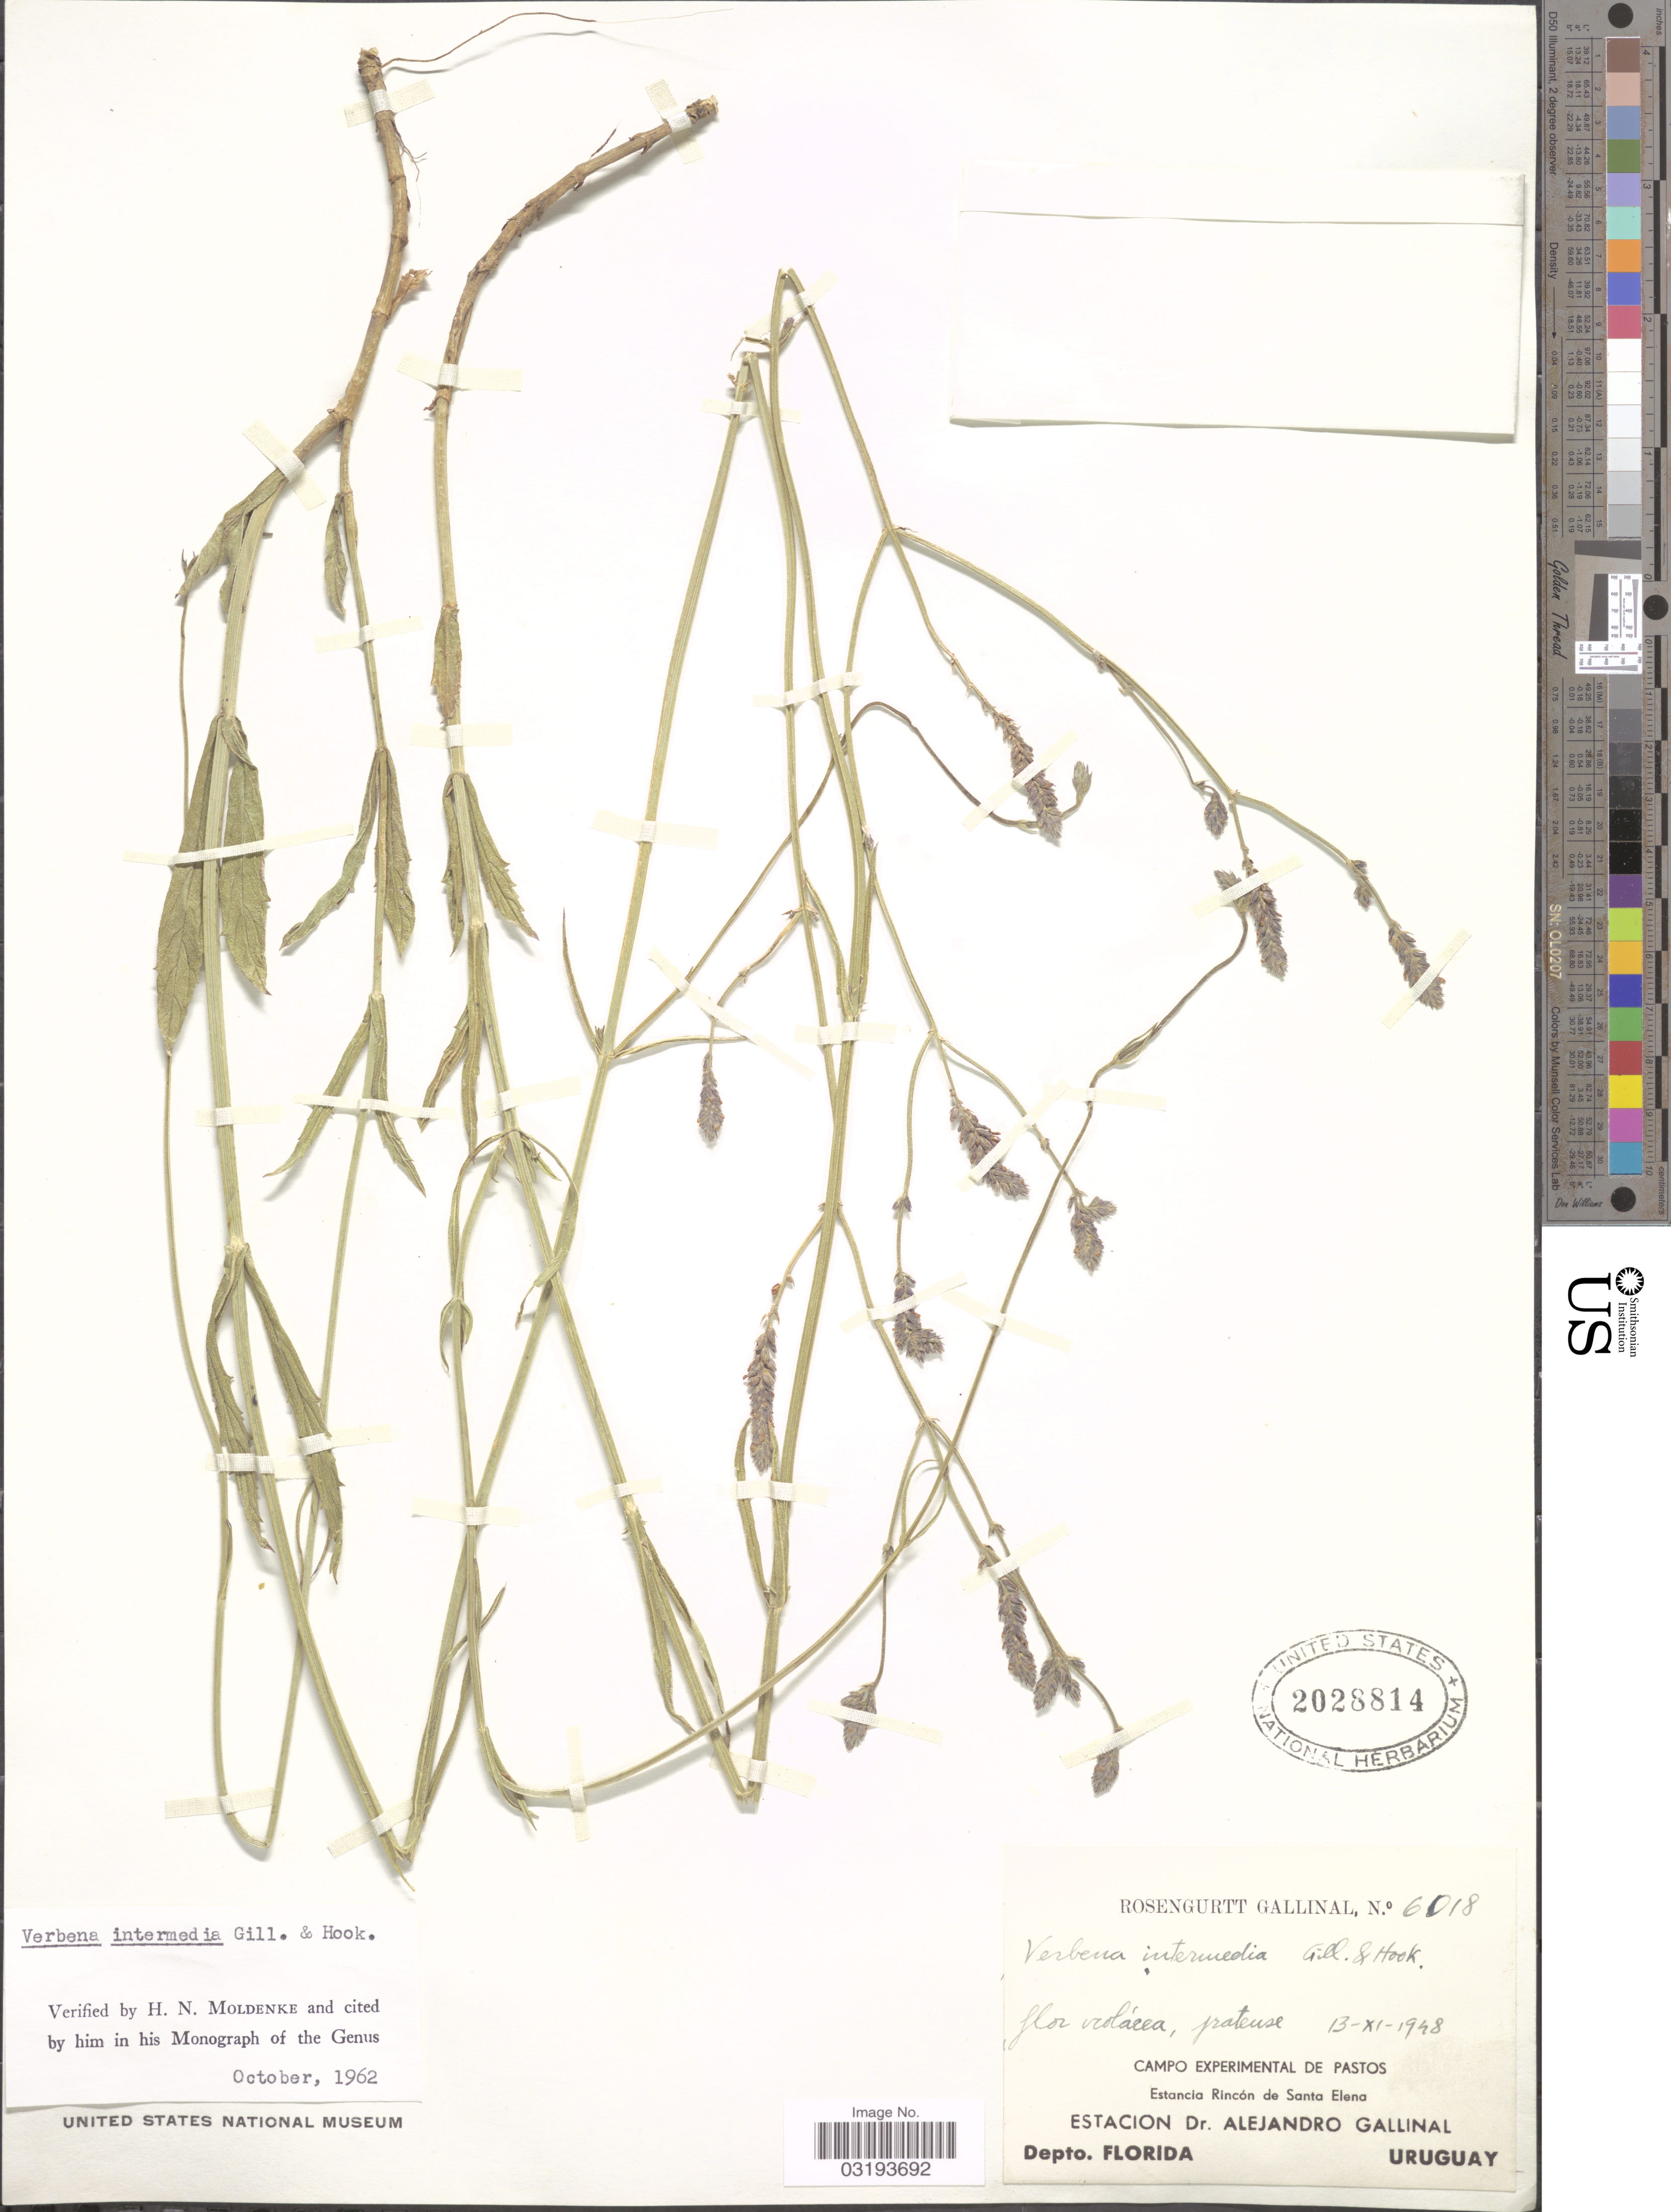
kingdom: Plantae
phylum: Tracheophyta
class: Magnoliopsida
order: Lamiales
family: Verbenaceae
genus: Verbena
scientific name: Verbena intermedia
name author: Gillies & Hook.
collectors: R. Gallinal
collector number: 6018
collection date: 1948-11-13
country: Uruguay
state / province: Florida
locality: Campo Experimental de Pastos, Estancia Rincón de Santa Elena, Estacion Dr. Alejandro Gallinal, Depto. Florida.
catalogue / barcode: US 2028814